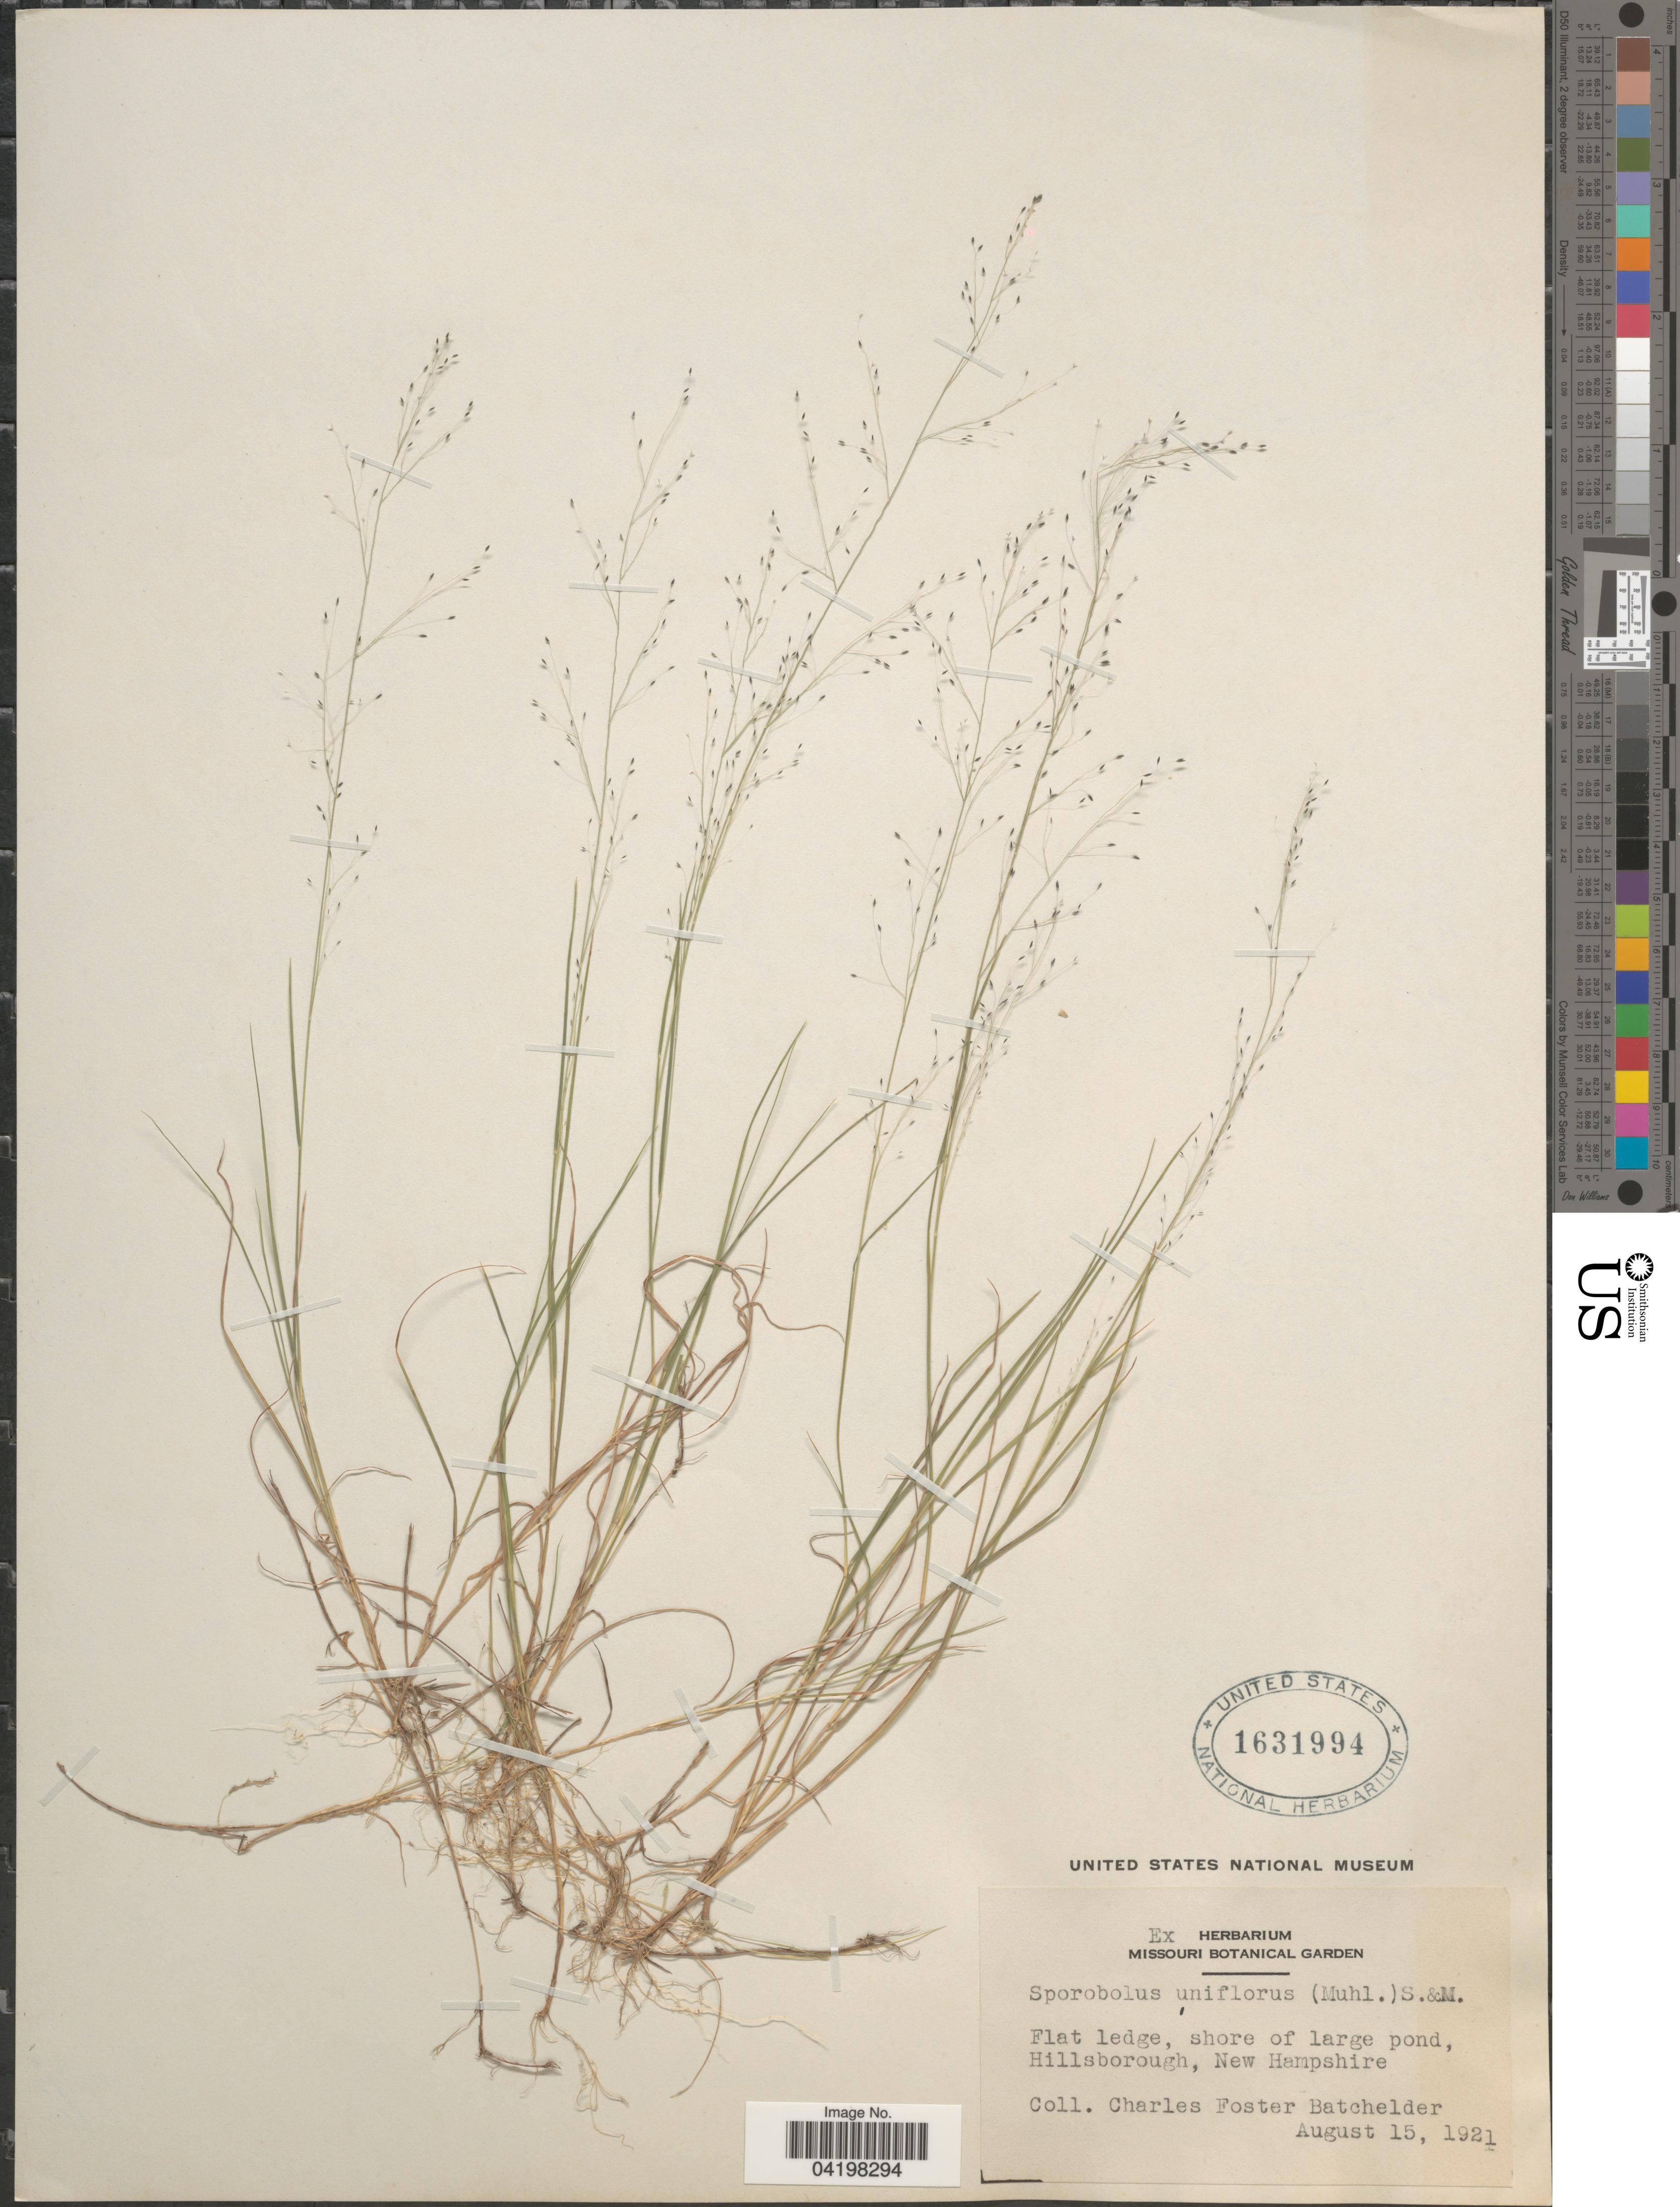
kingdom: Plantae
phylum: Tracheophyta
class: Liliopsida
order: Poales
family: Poaceae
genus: Muhlenbergia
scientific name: Muhlenbergia uniflora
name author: (Muhl.) Fernald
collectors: C. Batchelder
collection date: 1921-08-15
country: United States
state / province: New Hampshire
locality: Flat ledge, shore of large pond, Hillsborough.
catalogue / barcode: US 1631994